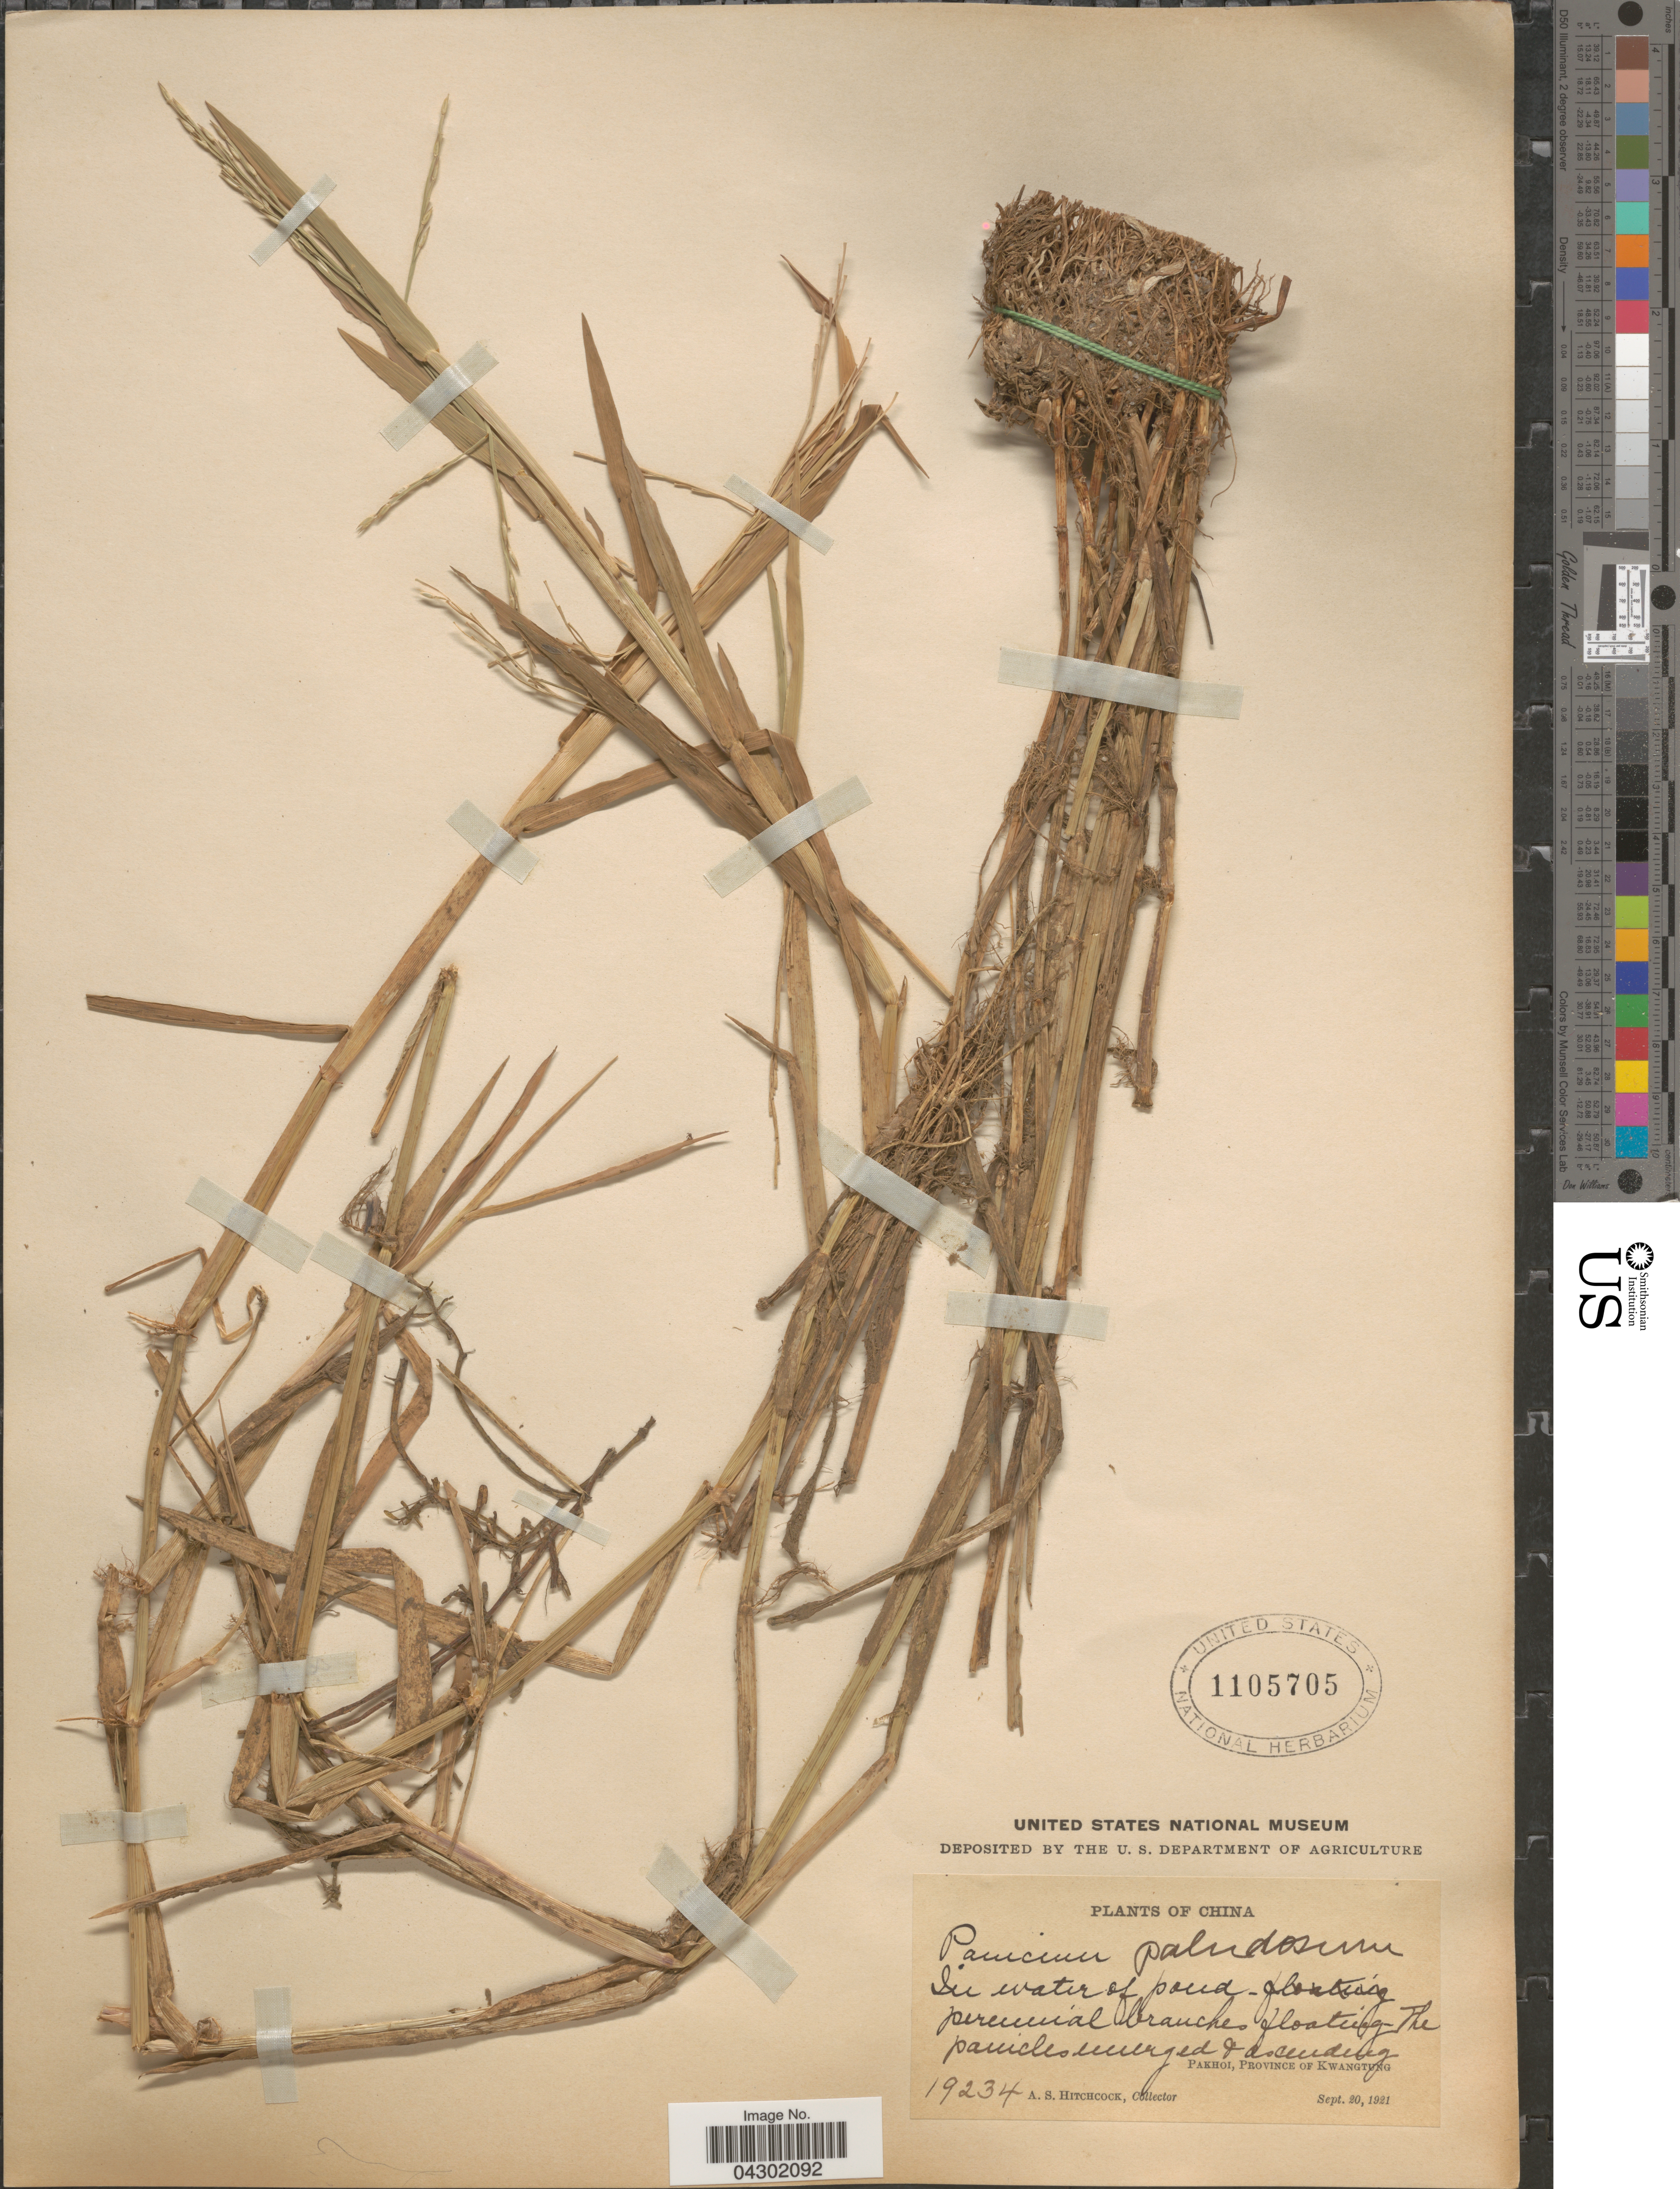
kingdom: Plantae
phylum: Tracheophyta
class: Liliopsida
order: Poales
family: Poaceae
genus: Panicum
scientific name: Panicum paludosum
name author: Roxb.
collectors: A. S. Hitchcock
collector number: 19234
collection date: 1921-09-20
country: China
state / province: Guangdong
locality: Pakhoi, Province of Kwangtung.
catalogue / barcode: US 1105705